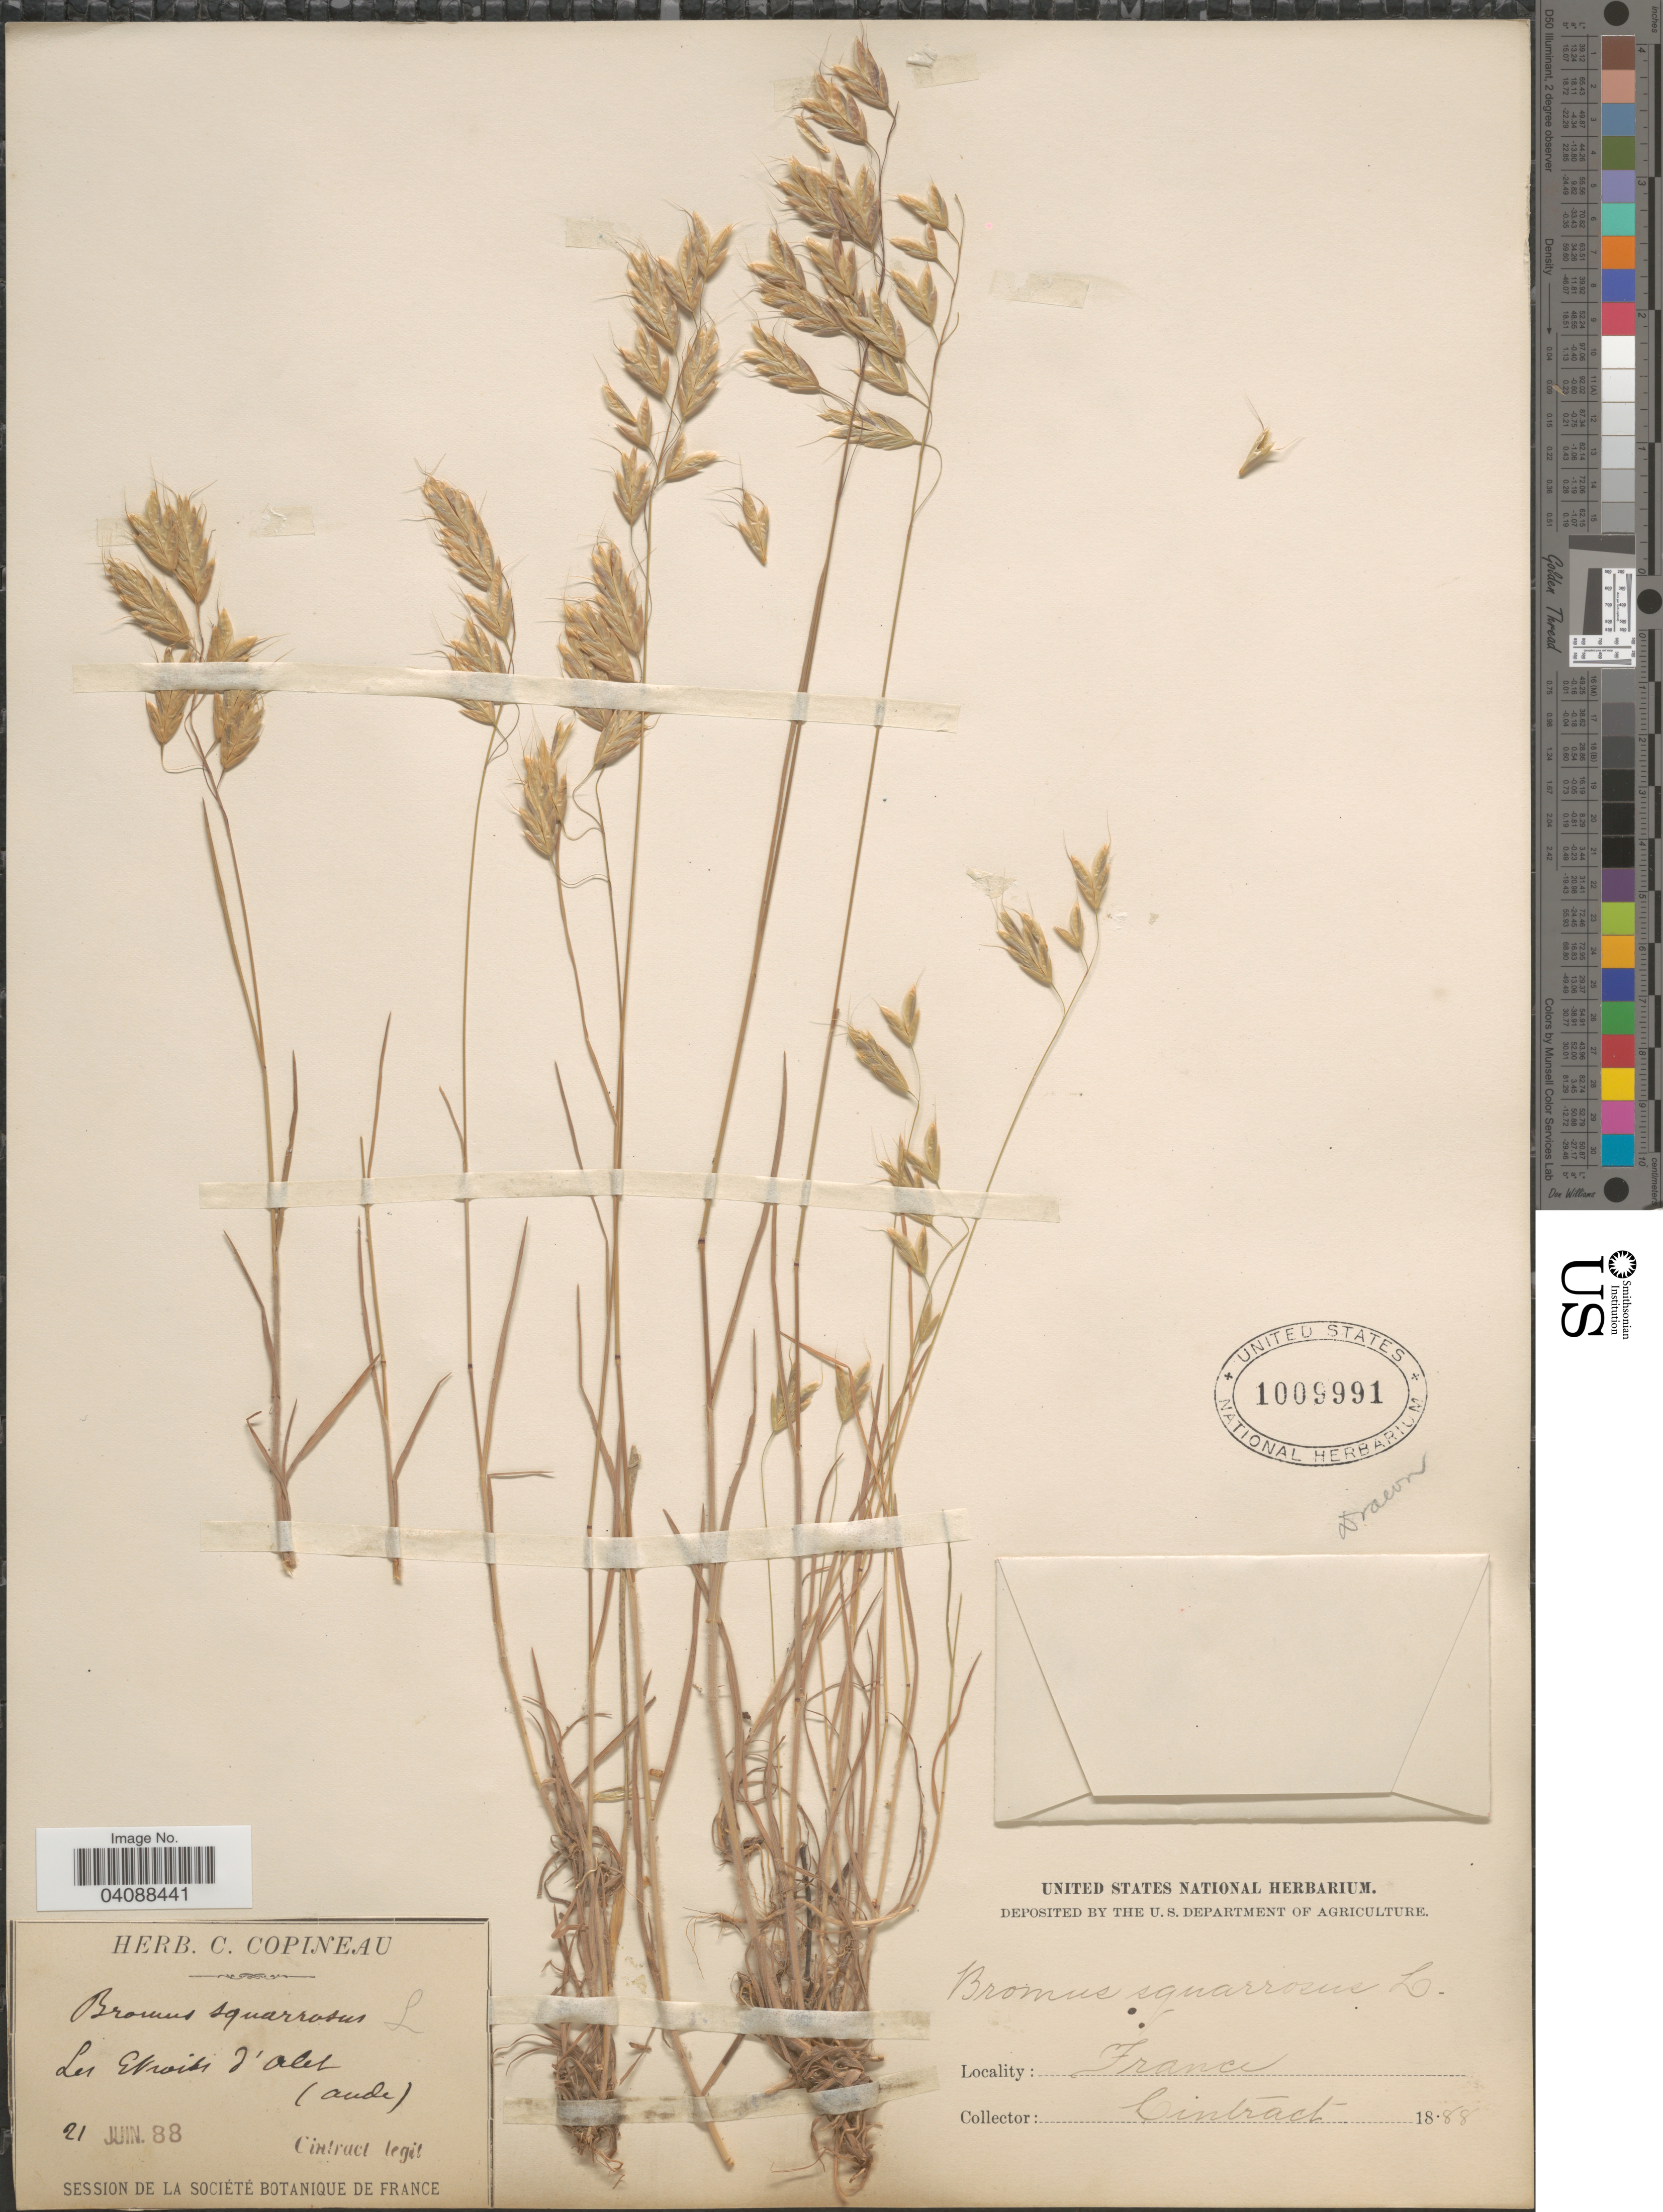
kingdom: Plantae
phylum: Tracheophyta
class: Liliopsida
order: Poales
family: Poaceae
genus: Bromus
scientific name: Bromus squarrosus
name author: L.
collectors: Cintract, --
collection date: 1888-06-21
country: France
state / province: Occitanie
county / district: Aude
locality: Les Etroits d'Alet (Aude).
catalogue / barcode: US 1009991